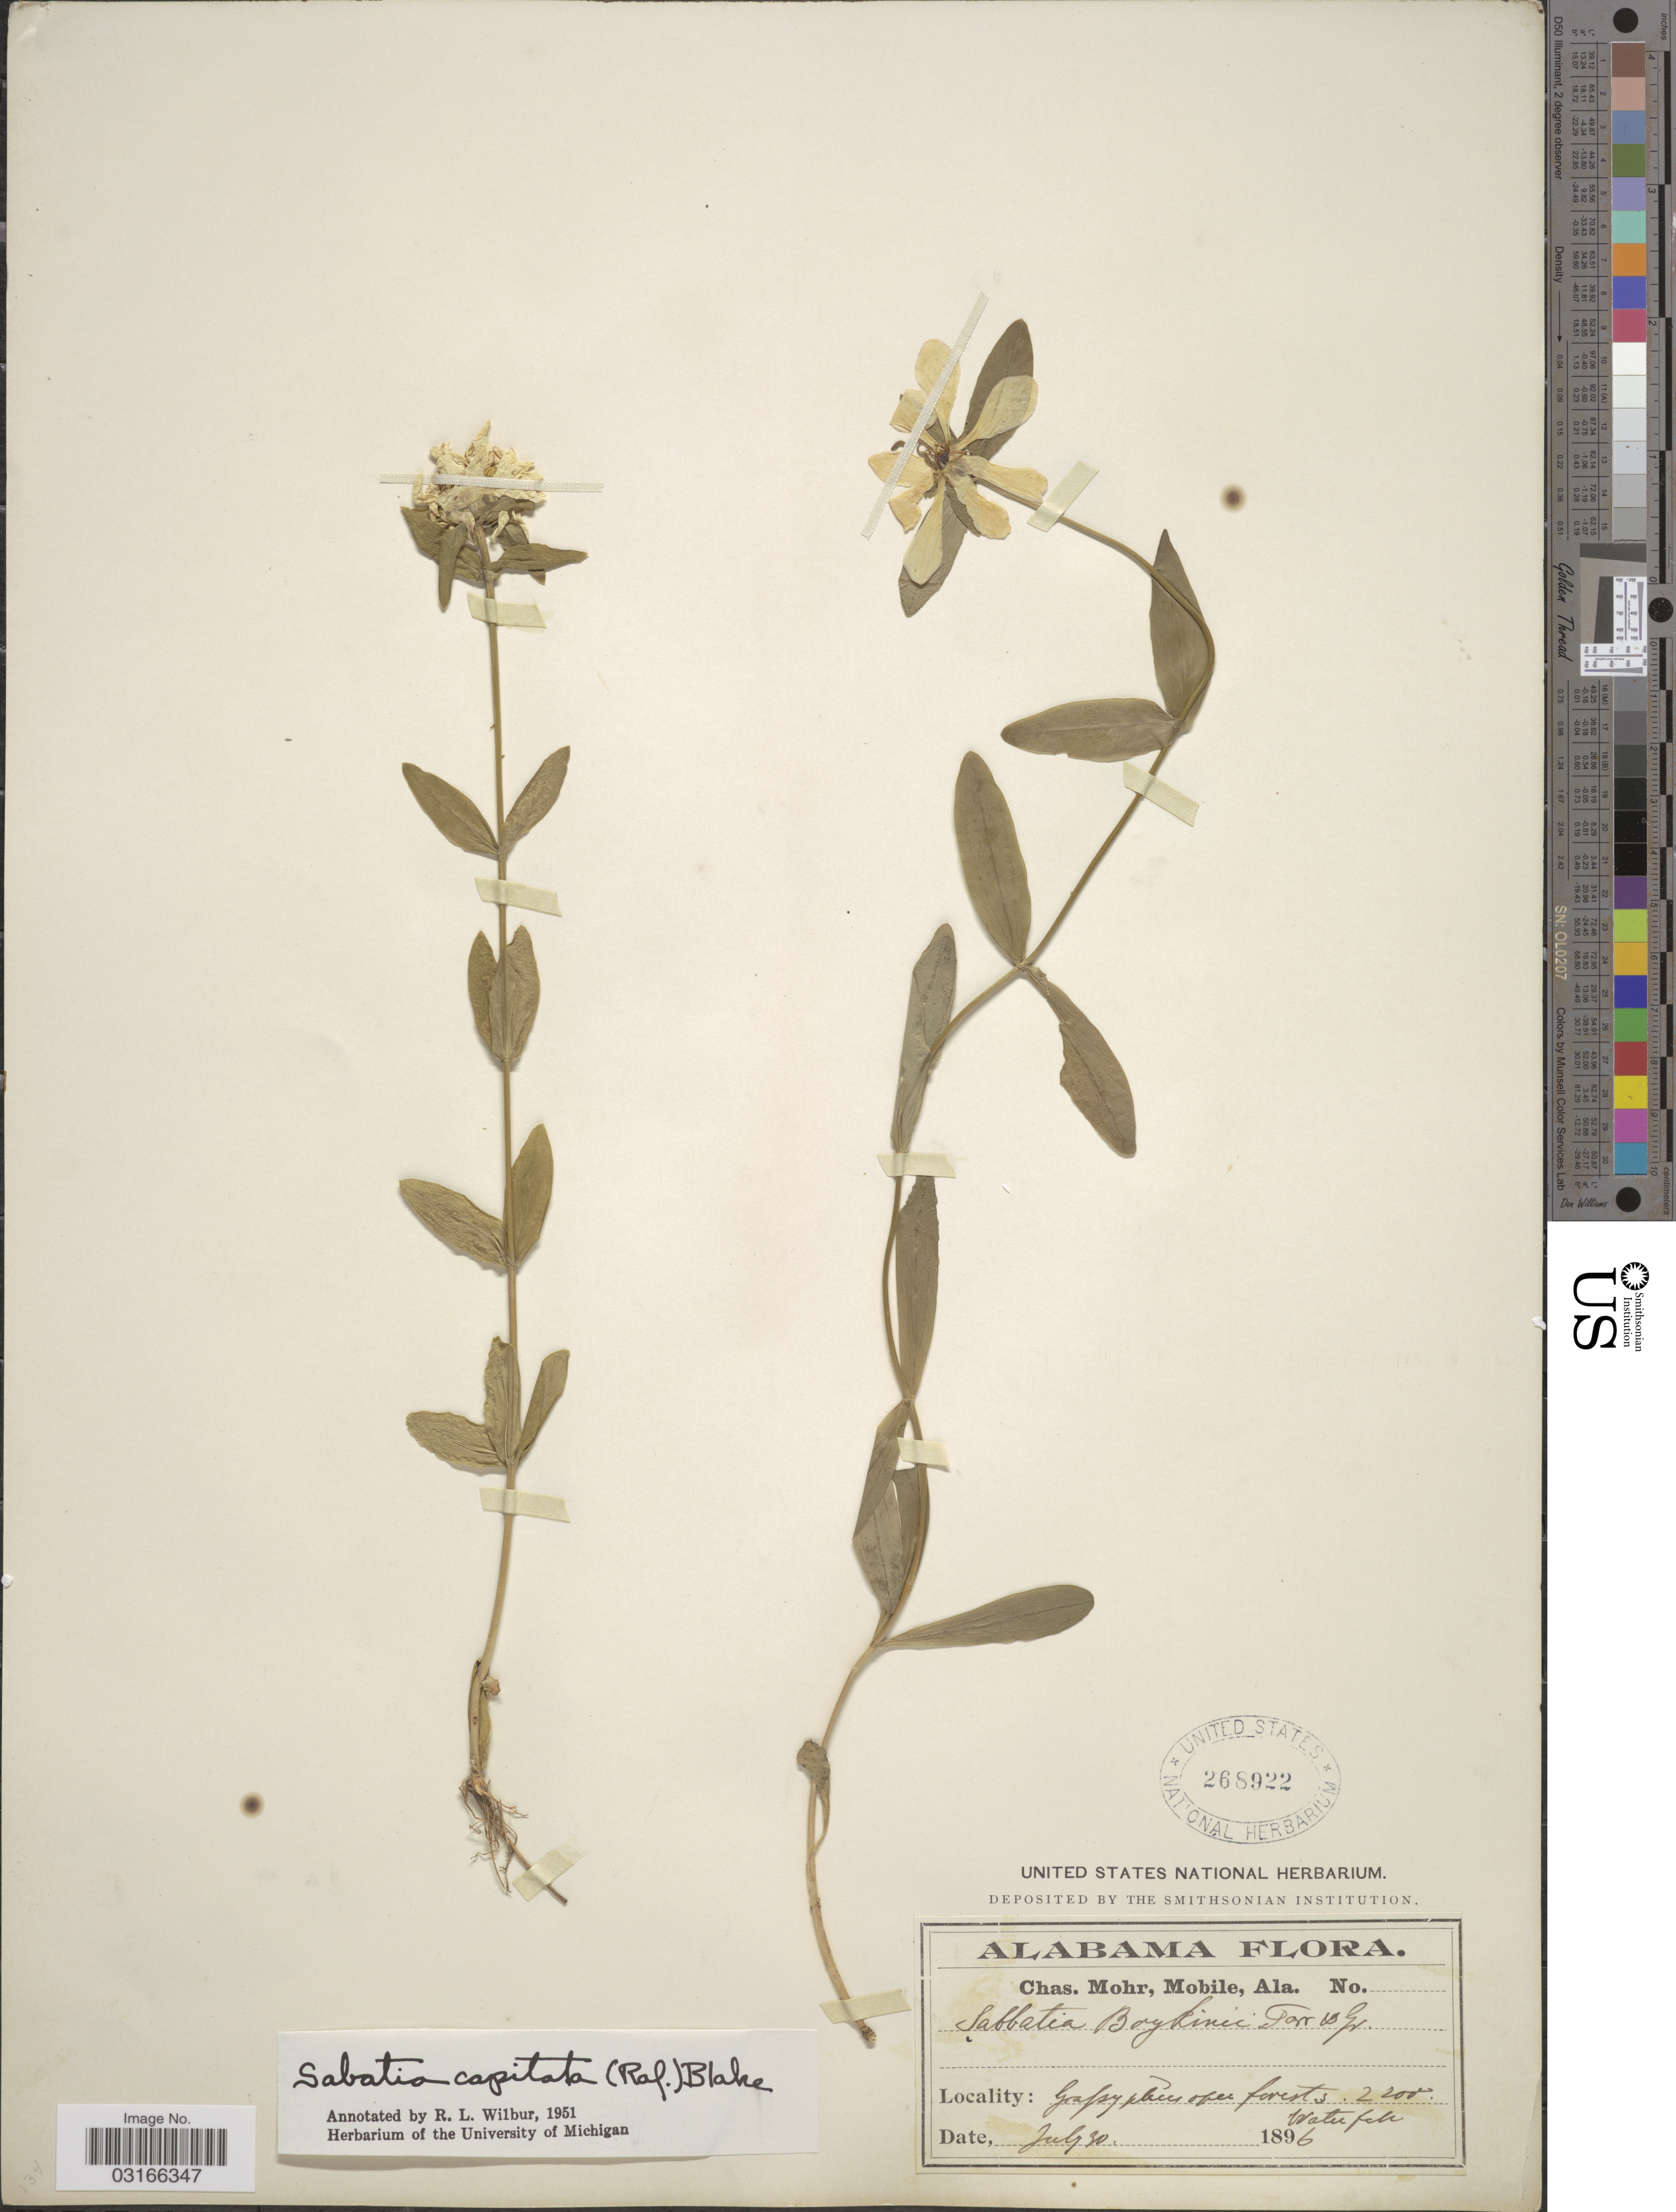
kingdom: Plantae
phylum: Tracheophyta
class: Magnoliopsida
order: Gentianales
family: Gentianaceae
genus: Sabatia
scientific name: Sabatia campestris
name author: Nutt.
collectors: Mohr, C. T. (herbarium)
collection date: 1896-07-30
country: United States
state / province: Alabama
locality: Water fall.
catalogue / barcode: US 268922